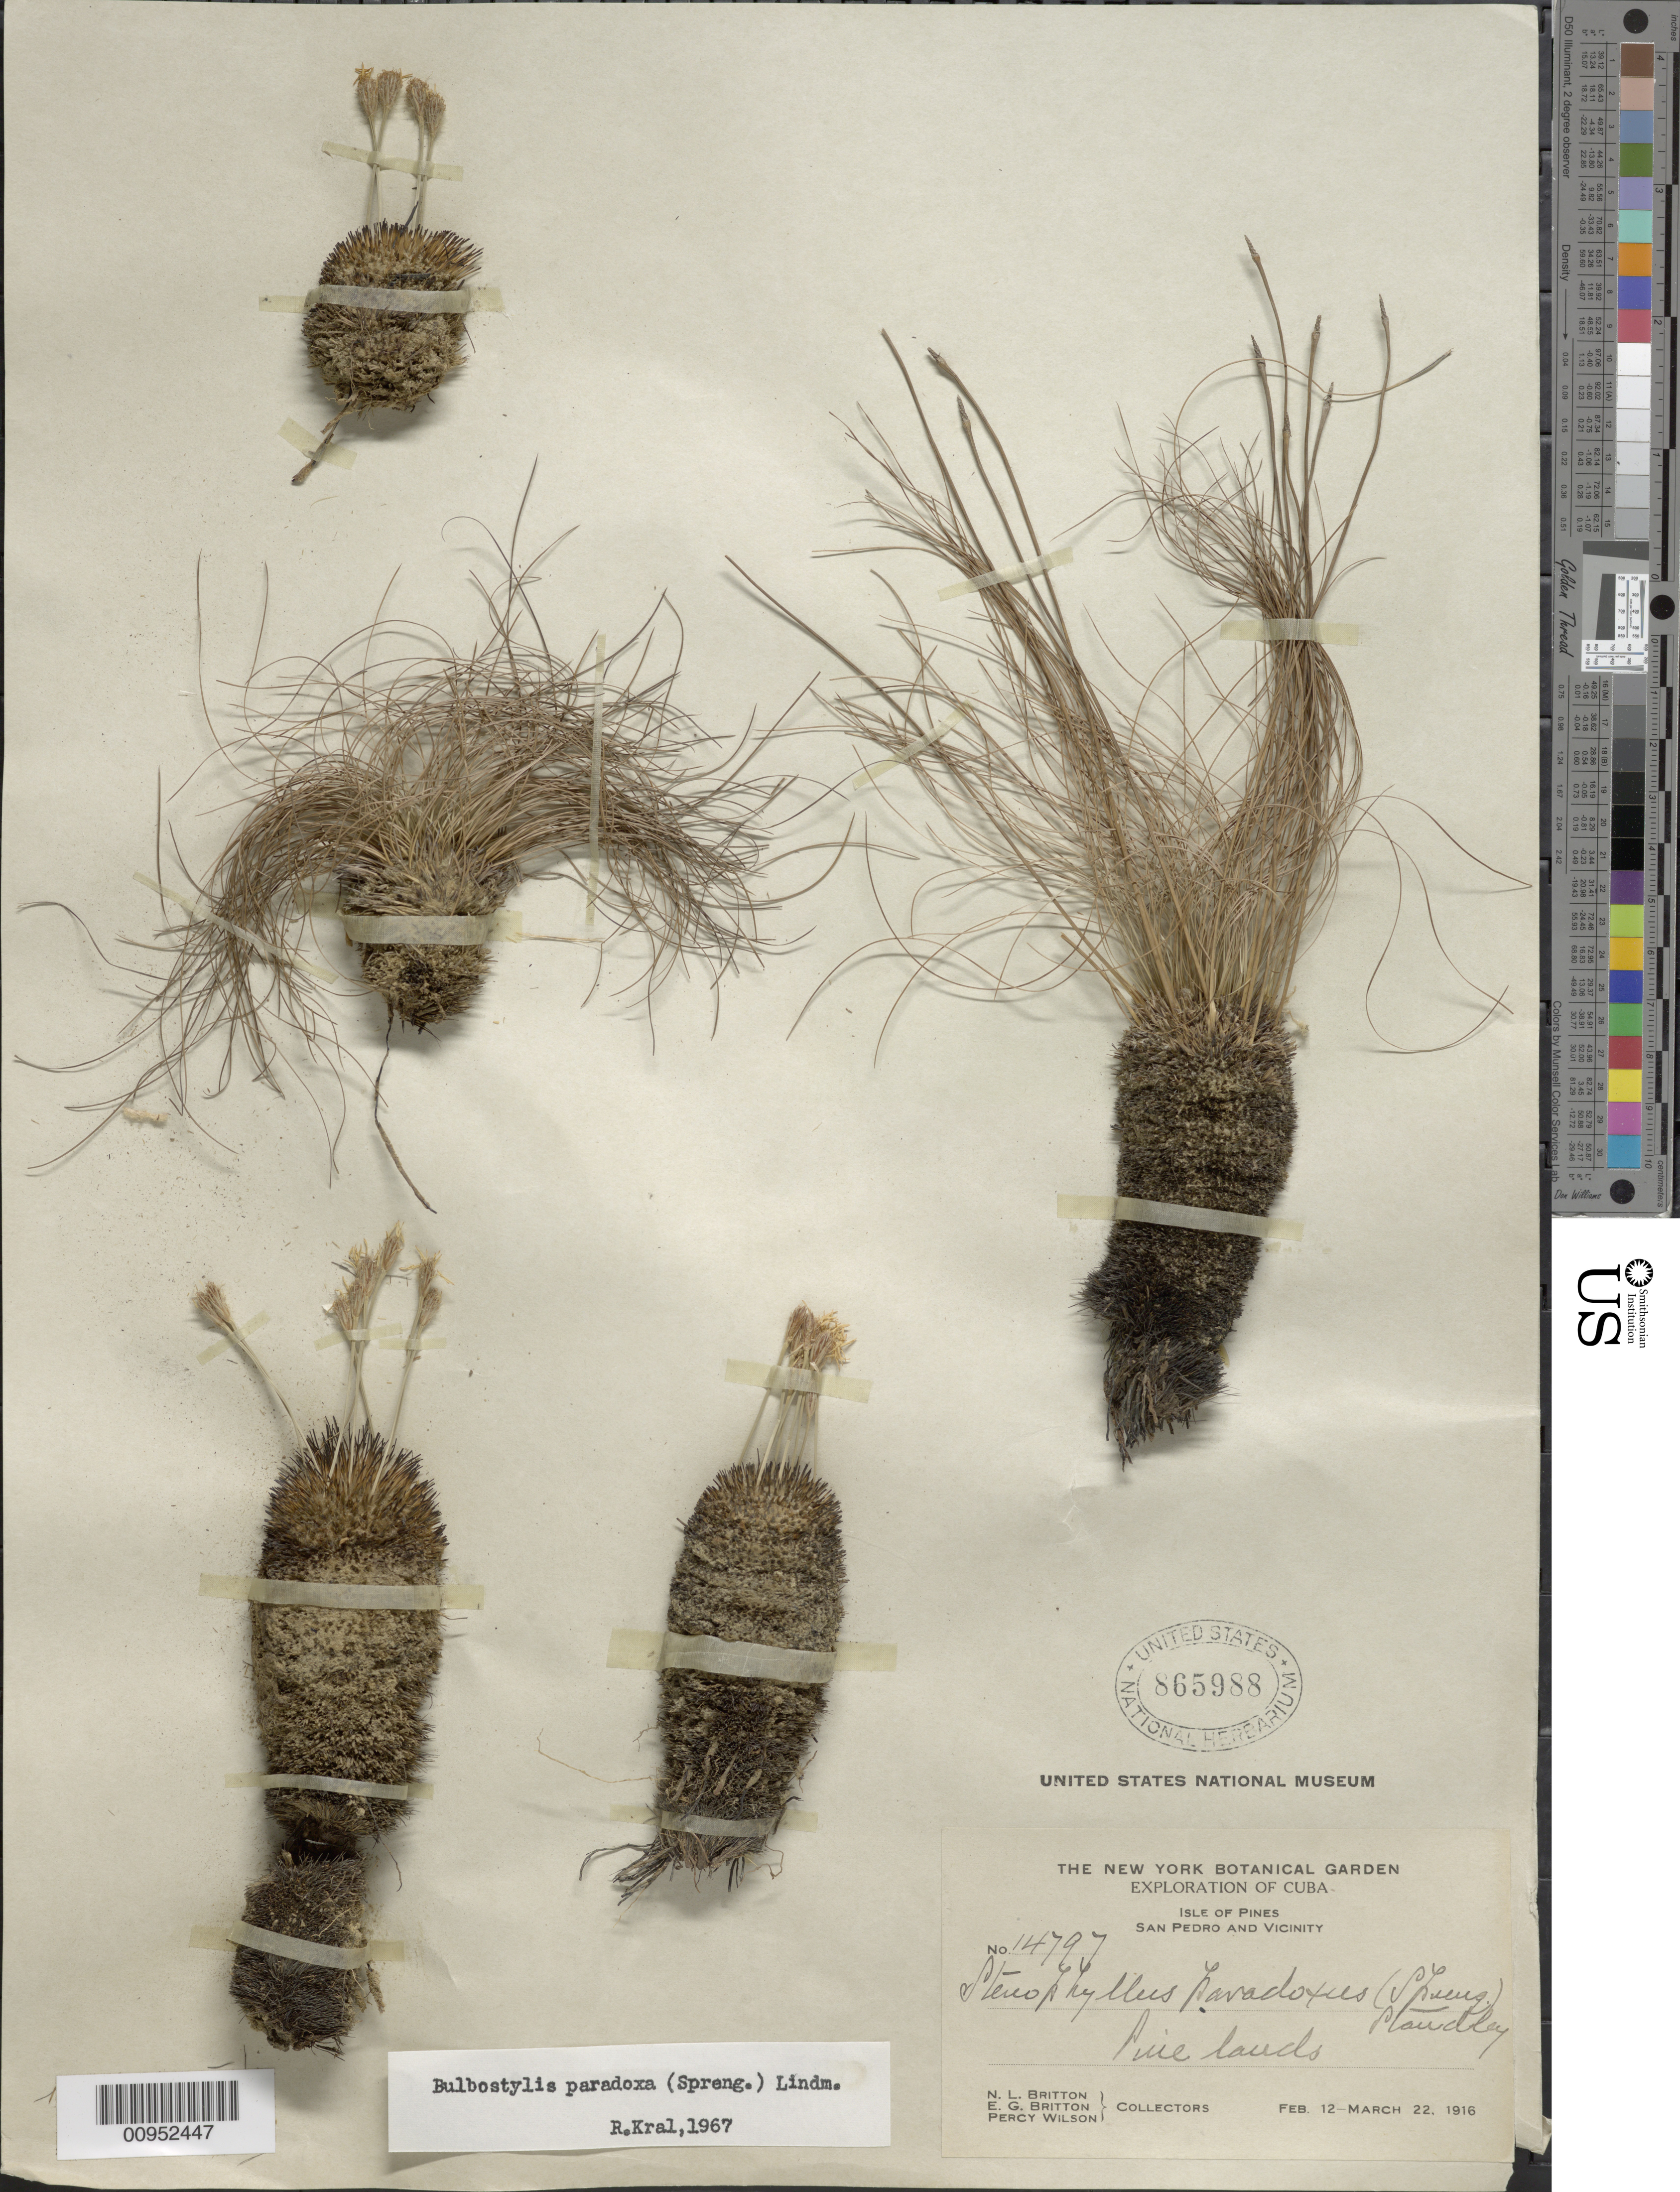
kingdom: Plantae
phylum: Tracheophyta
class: Liliopsida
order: Poales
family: Cyperaceae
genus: Bulbostylis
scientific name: Bulbostylis paradoxa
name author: (Spreng.) Lindm.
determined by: Kral, Robert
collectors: N. Britton, E. G. Britton & P. Wilson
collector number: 14797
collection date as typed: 12 Feb 1916 to 22 Mar 1916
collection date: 1916-02-12/1916-03-22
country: Cuba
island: Isla de la Juventud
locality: San Pedro and vicinity, pine lands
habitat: Pine lands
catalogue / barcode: US 865988